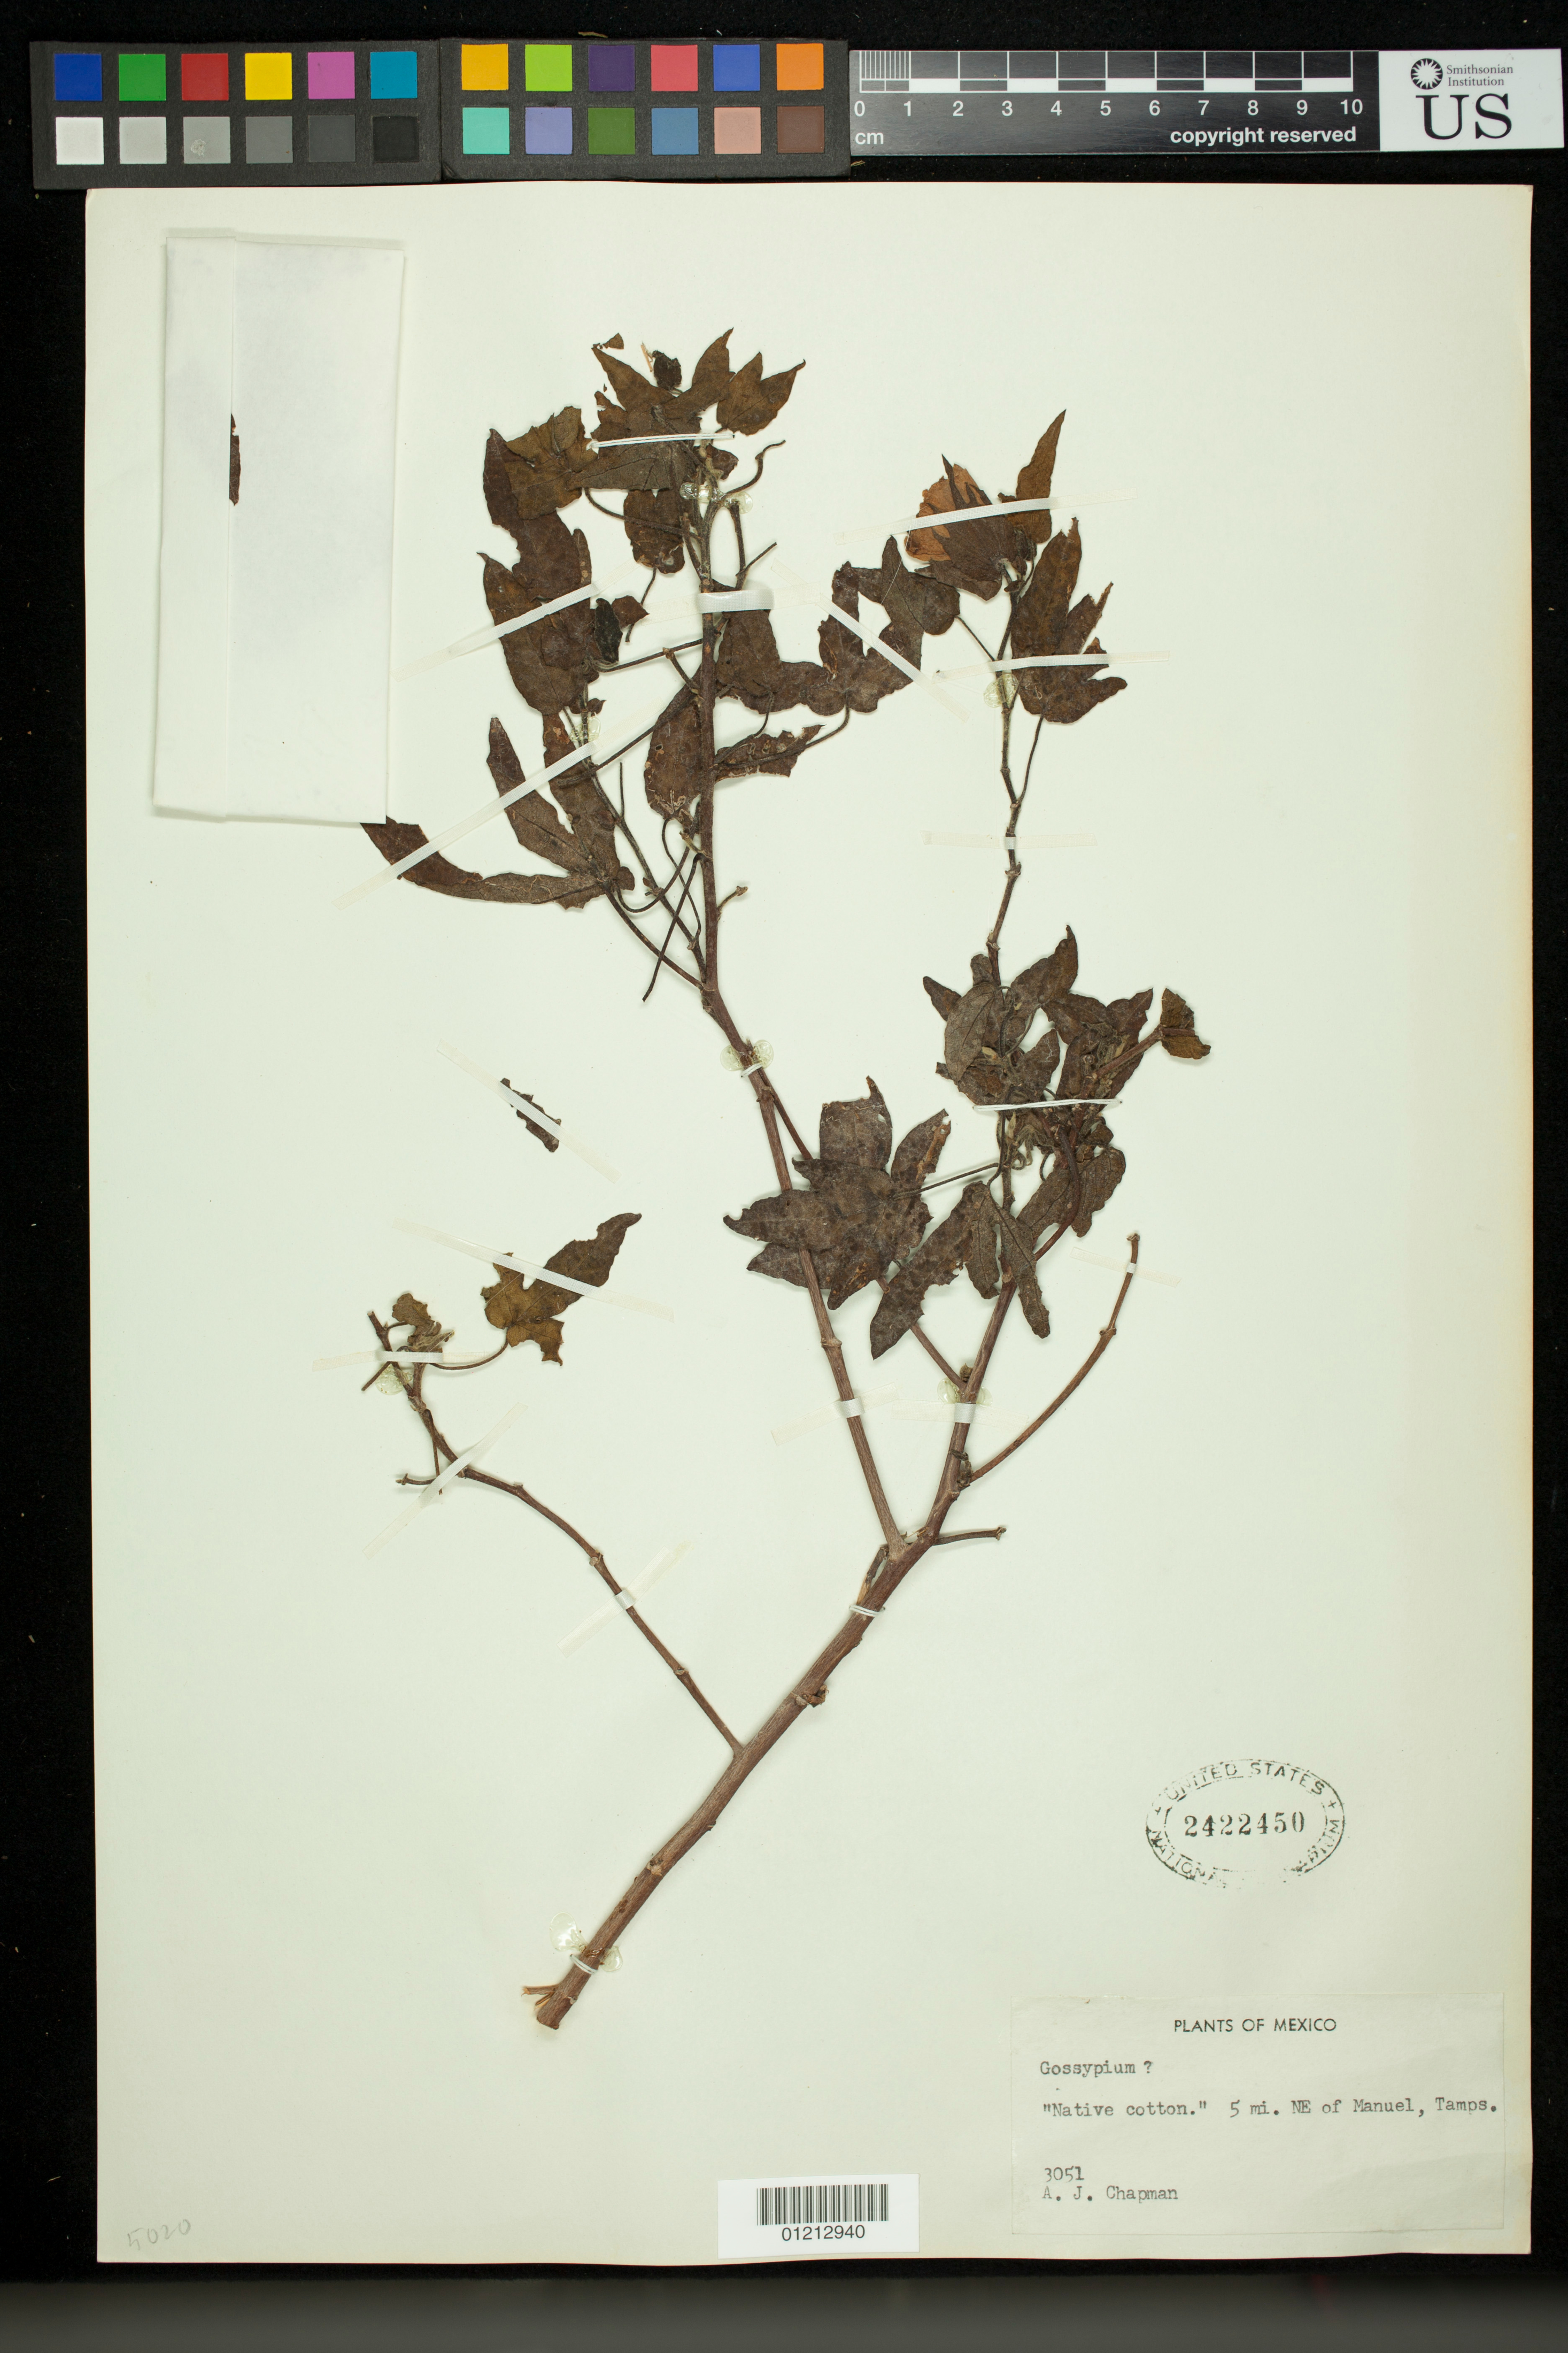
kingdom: Plantae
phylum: Tracheophyta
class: Magnoliopsida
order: Malvales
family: Malvaceae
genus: Gossypium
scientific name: Gossypium sp.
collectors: A. J. Chapman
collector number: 3051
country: Mexico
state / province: Tamaulipas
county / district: Manuel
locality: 5 mi. NE of Manuel, Tamps.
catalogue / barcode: US 2422450